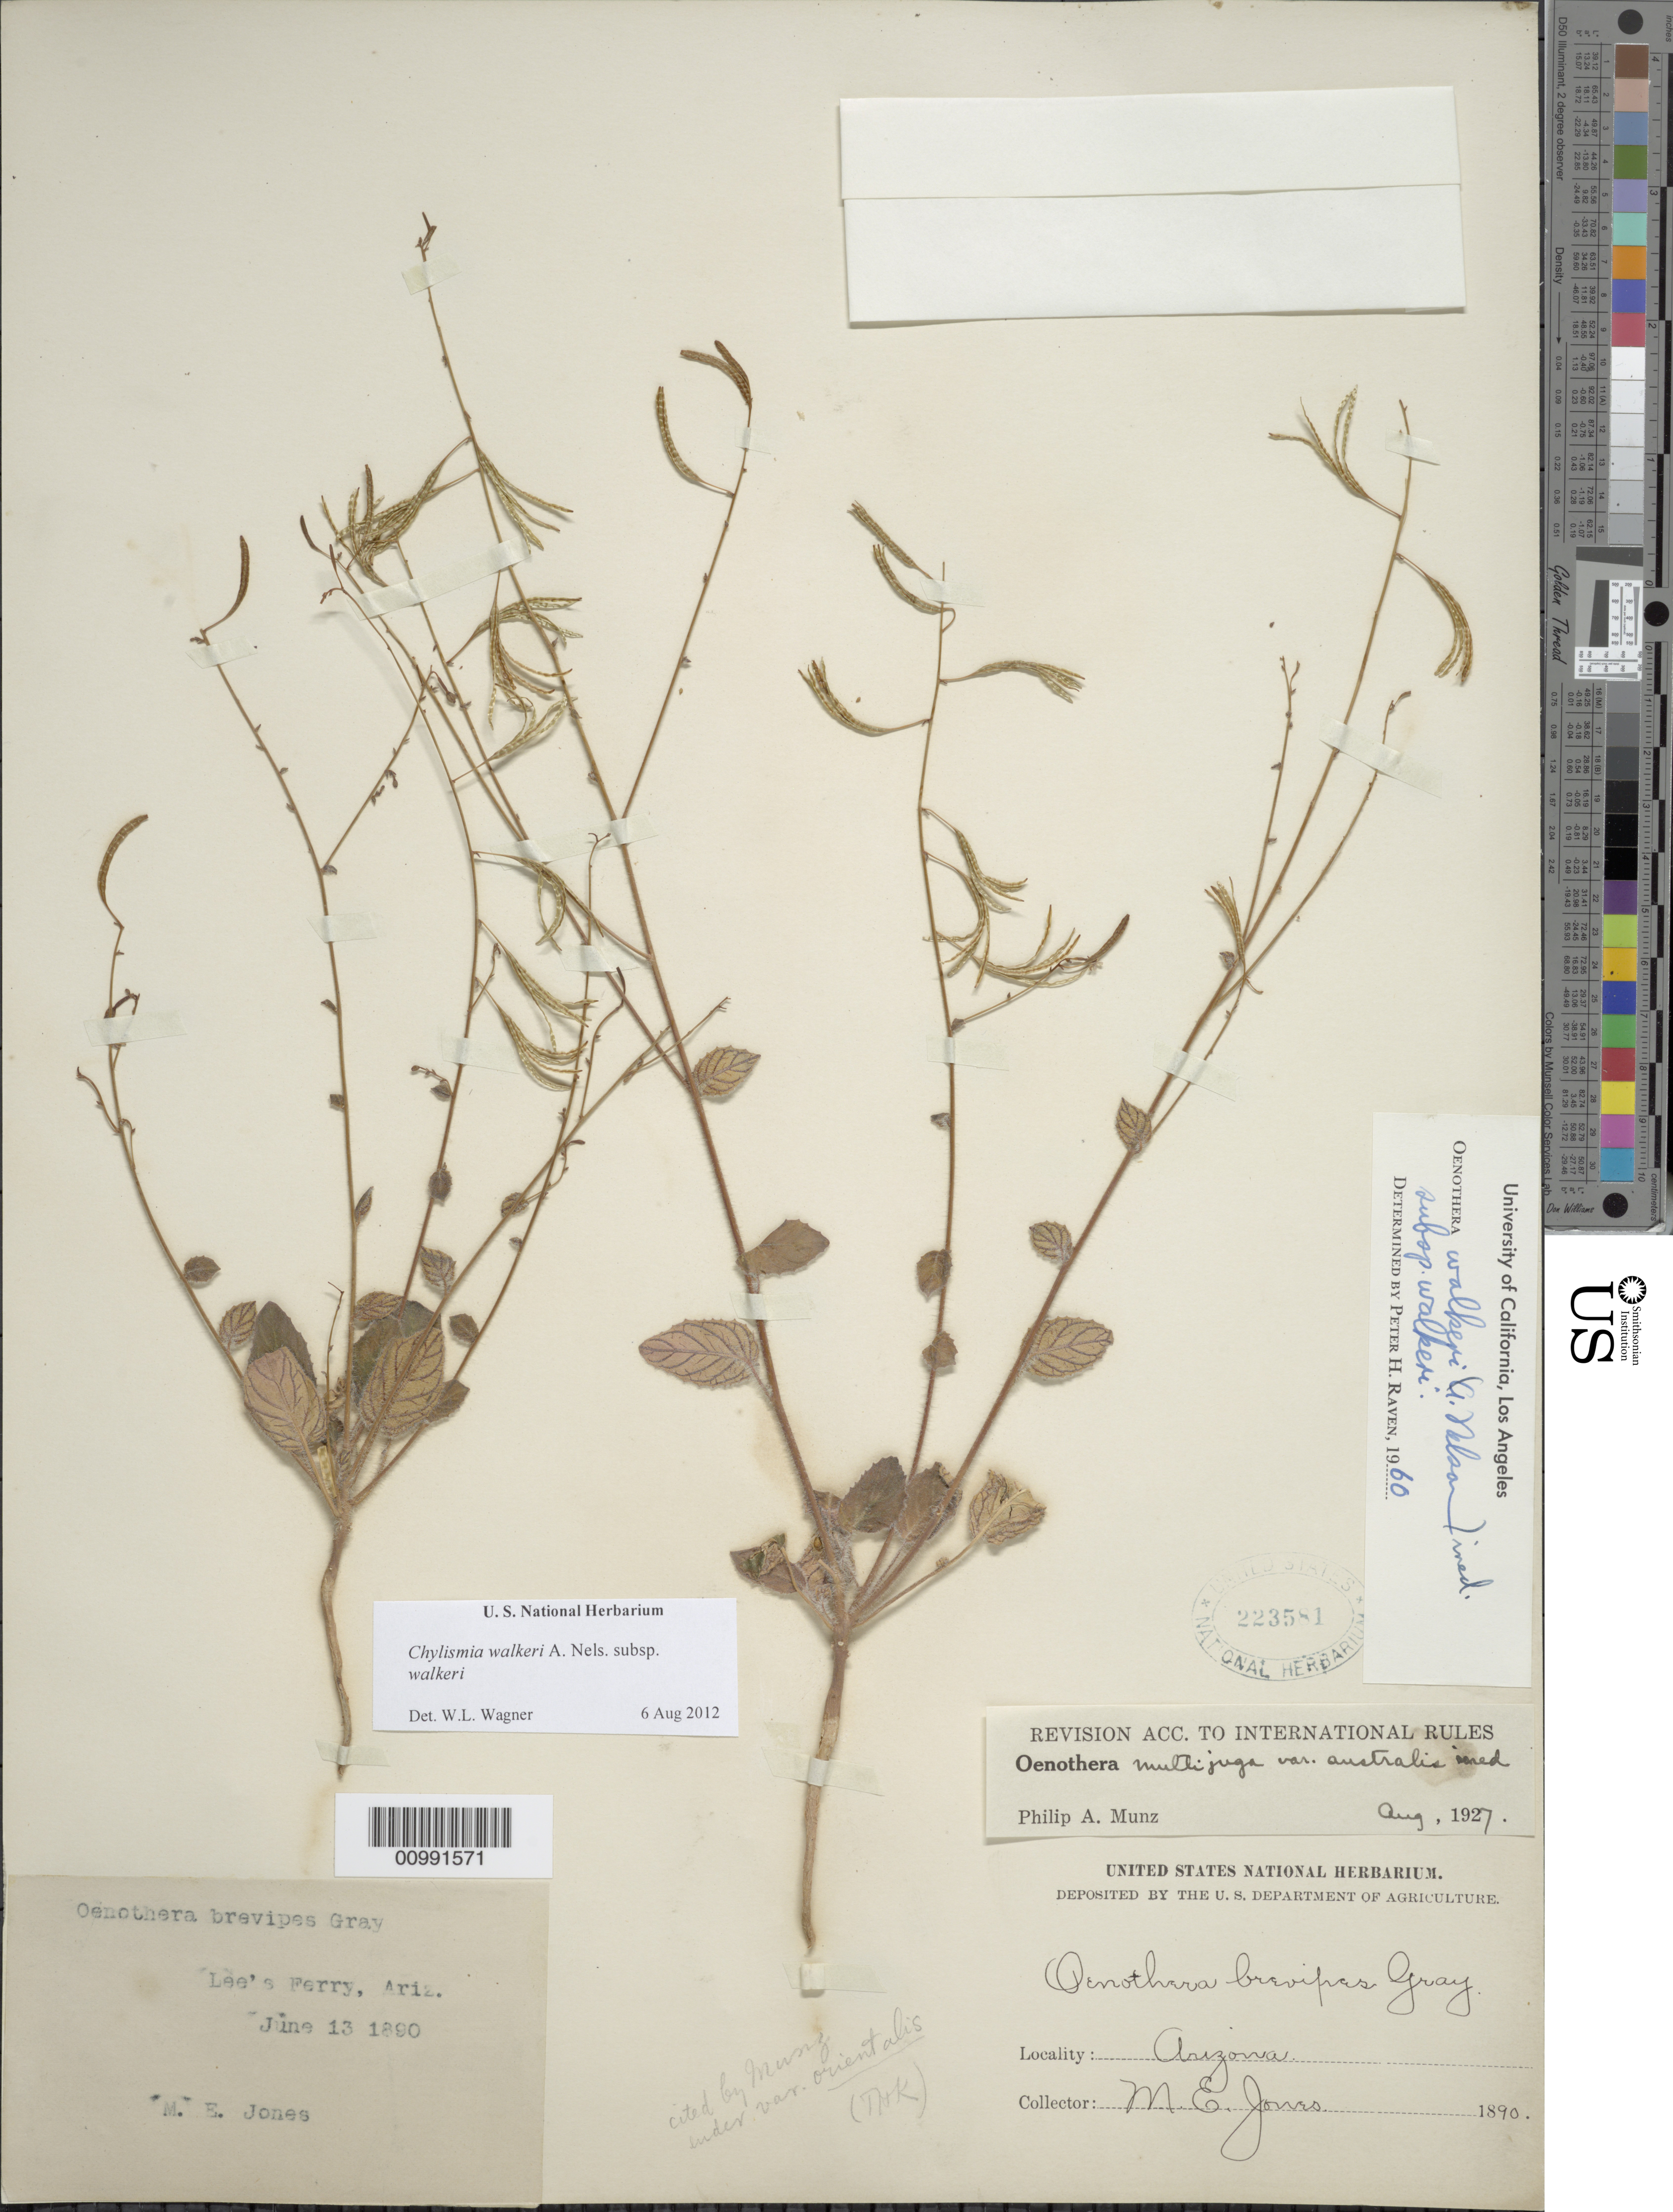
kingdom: Plantae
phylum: Tracheophyta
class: Magnoliopsida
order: Myrtales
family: Onagraceae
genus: Chylismia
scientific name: Chylismia walkeri subsp. walkeri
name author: A. Nelson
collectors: M. E. Jones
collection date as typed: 13 Jun 1890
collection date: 1890-06-13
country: United States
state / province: Arizona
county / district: Coconino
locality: Lee's Ferry.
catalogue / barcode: US 223581